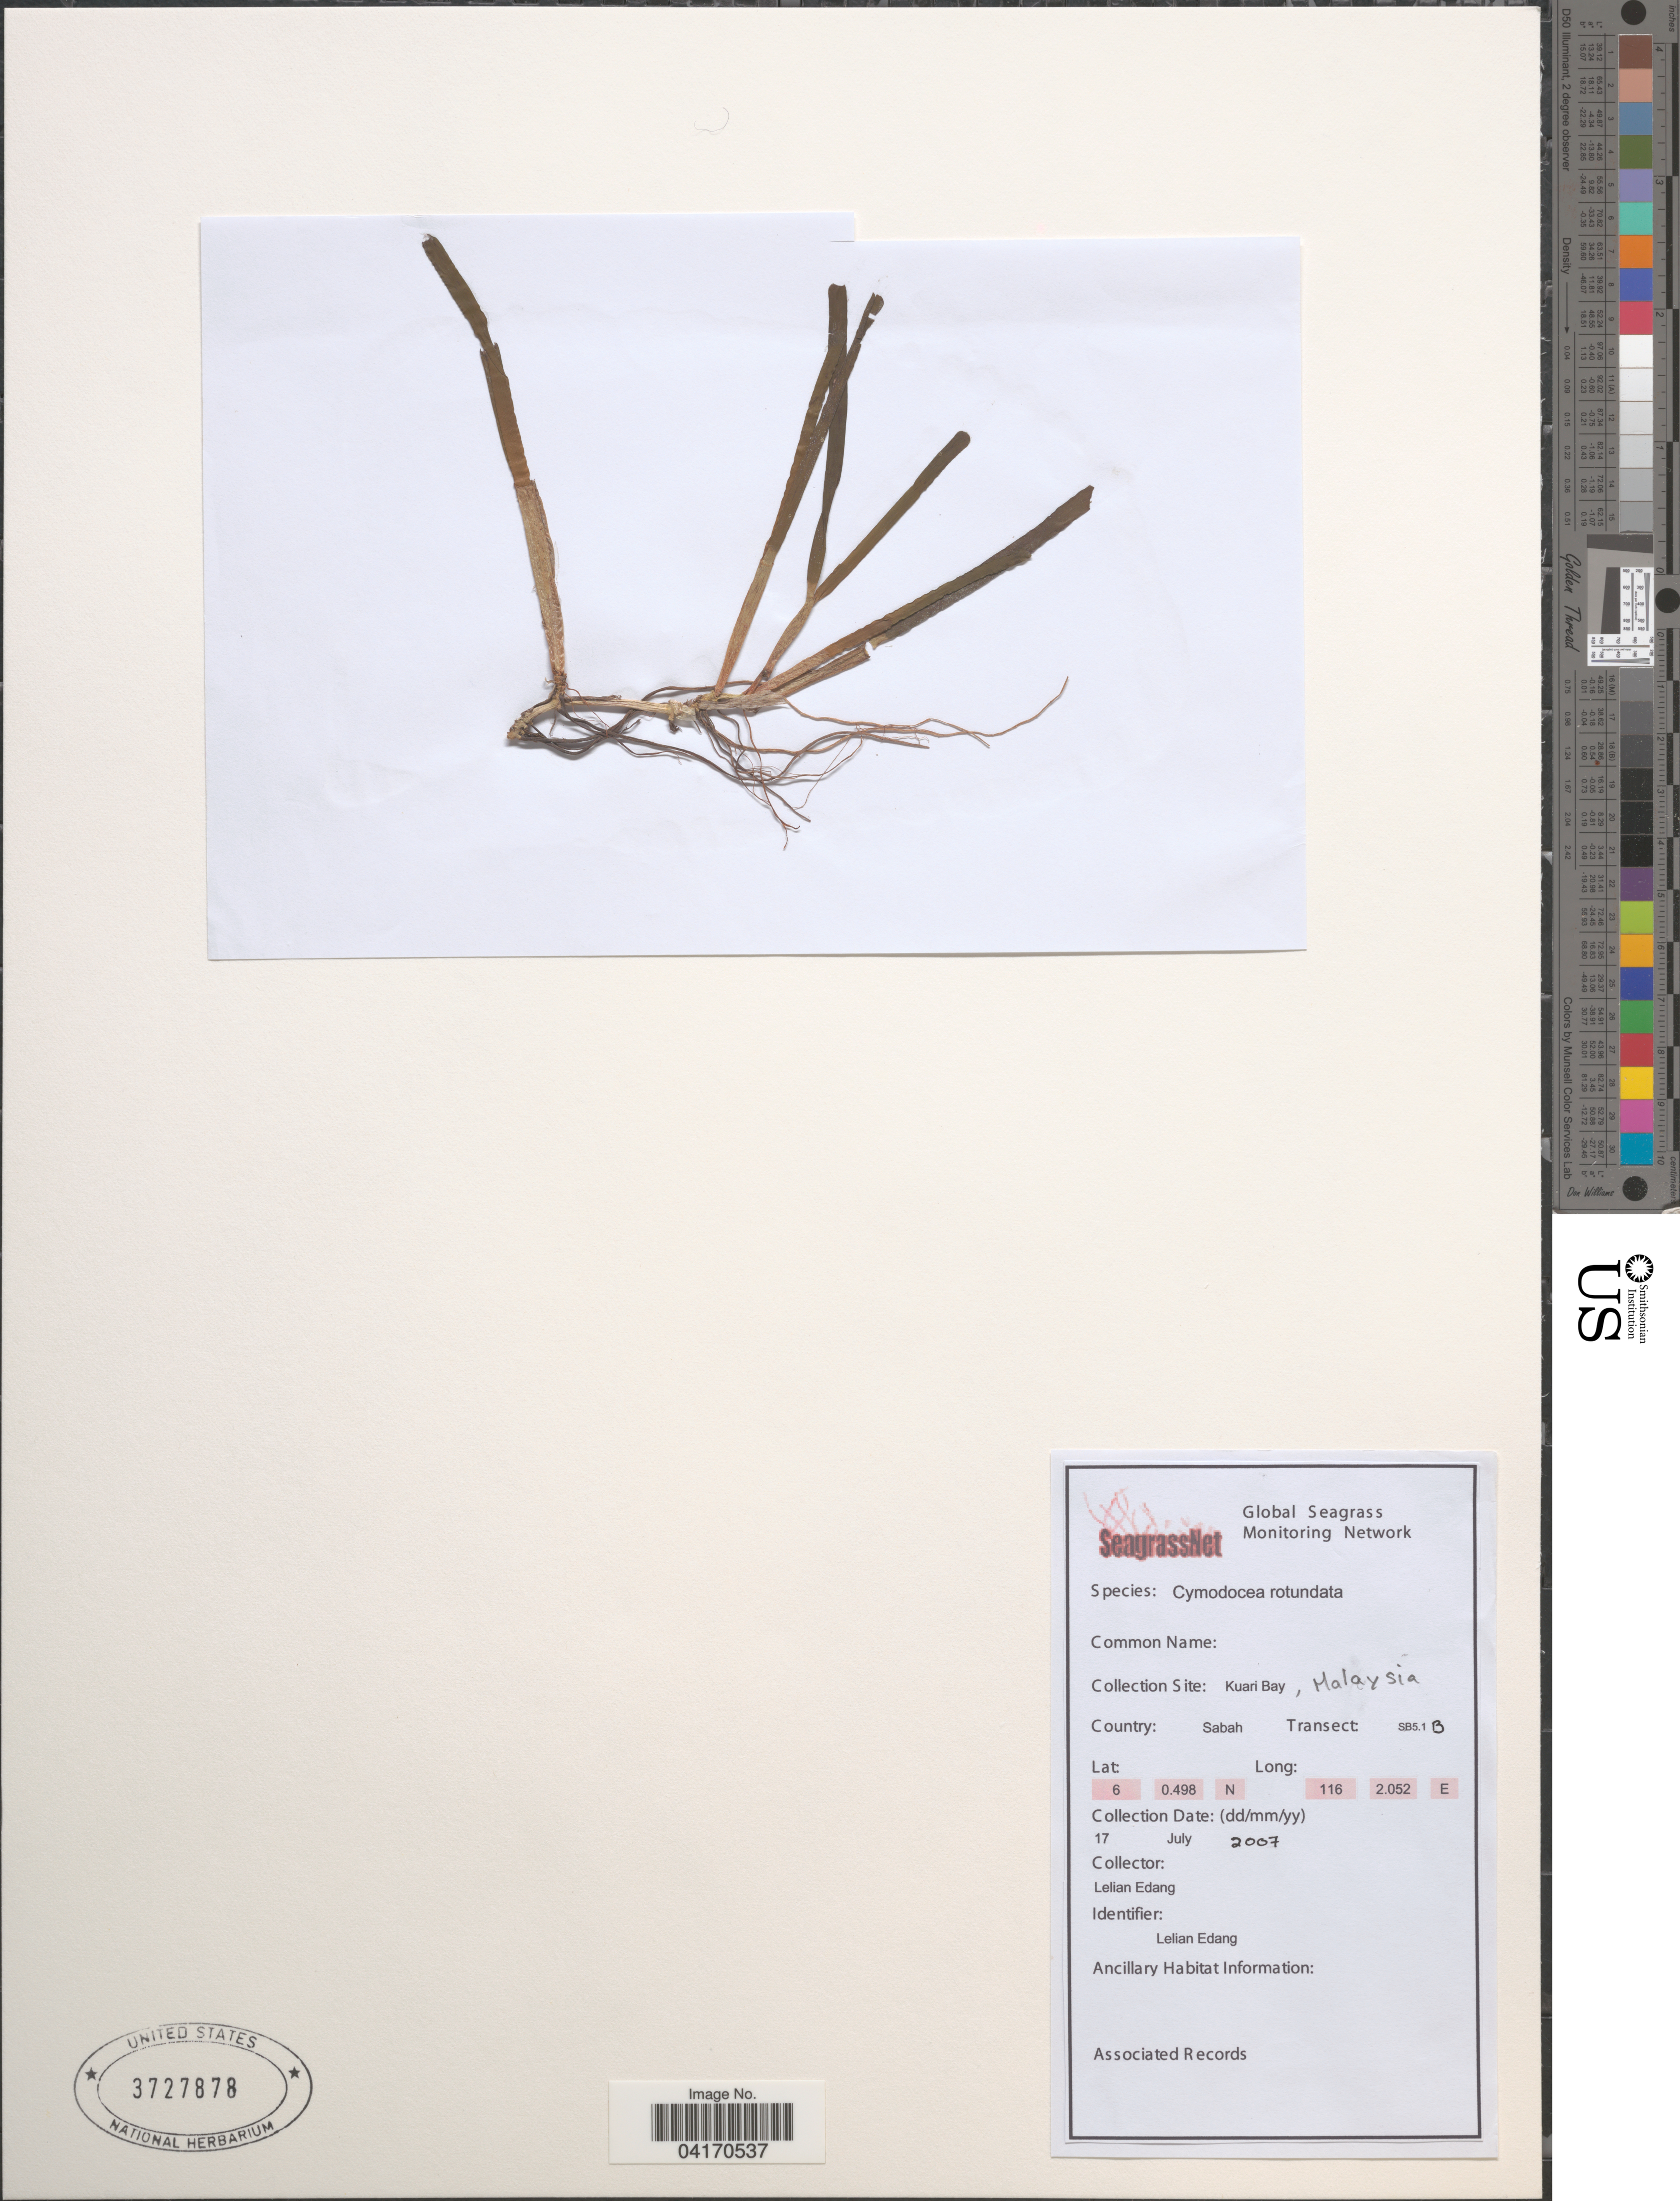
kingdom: Plantae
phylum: Tracheophyta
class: Liliopsida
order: Alismatales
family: Cymodoceaceae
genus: Cymodocea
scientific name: Cymodocea rotundata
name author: Asch. & Schweinf.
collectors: L. Edang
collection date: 2007-07-17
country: Malaysia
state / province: Sabah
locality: Collection Site: Kuari Bay. Country: Sabah. Transect: SB5.1B.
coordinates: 6 0.498, 116 2.052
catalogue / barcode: US 3727878